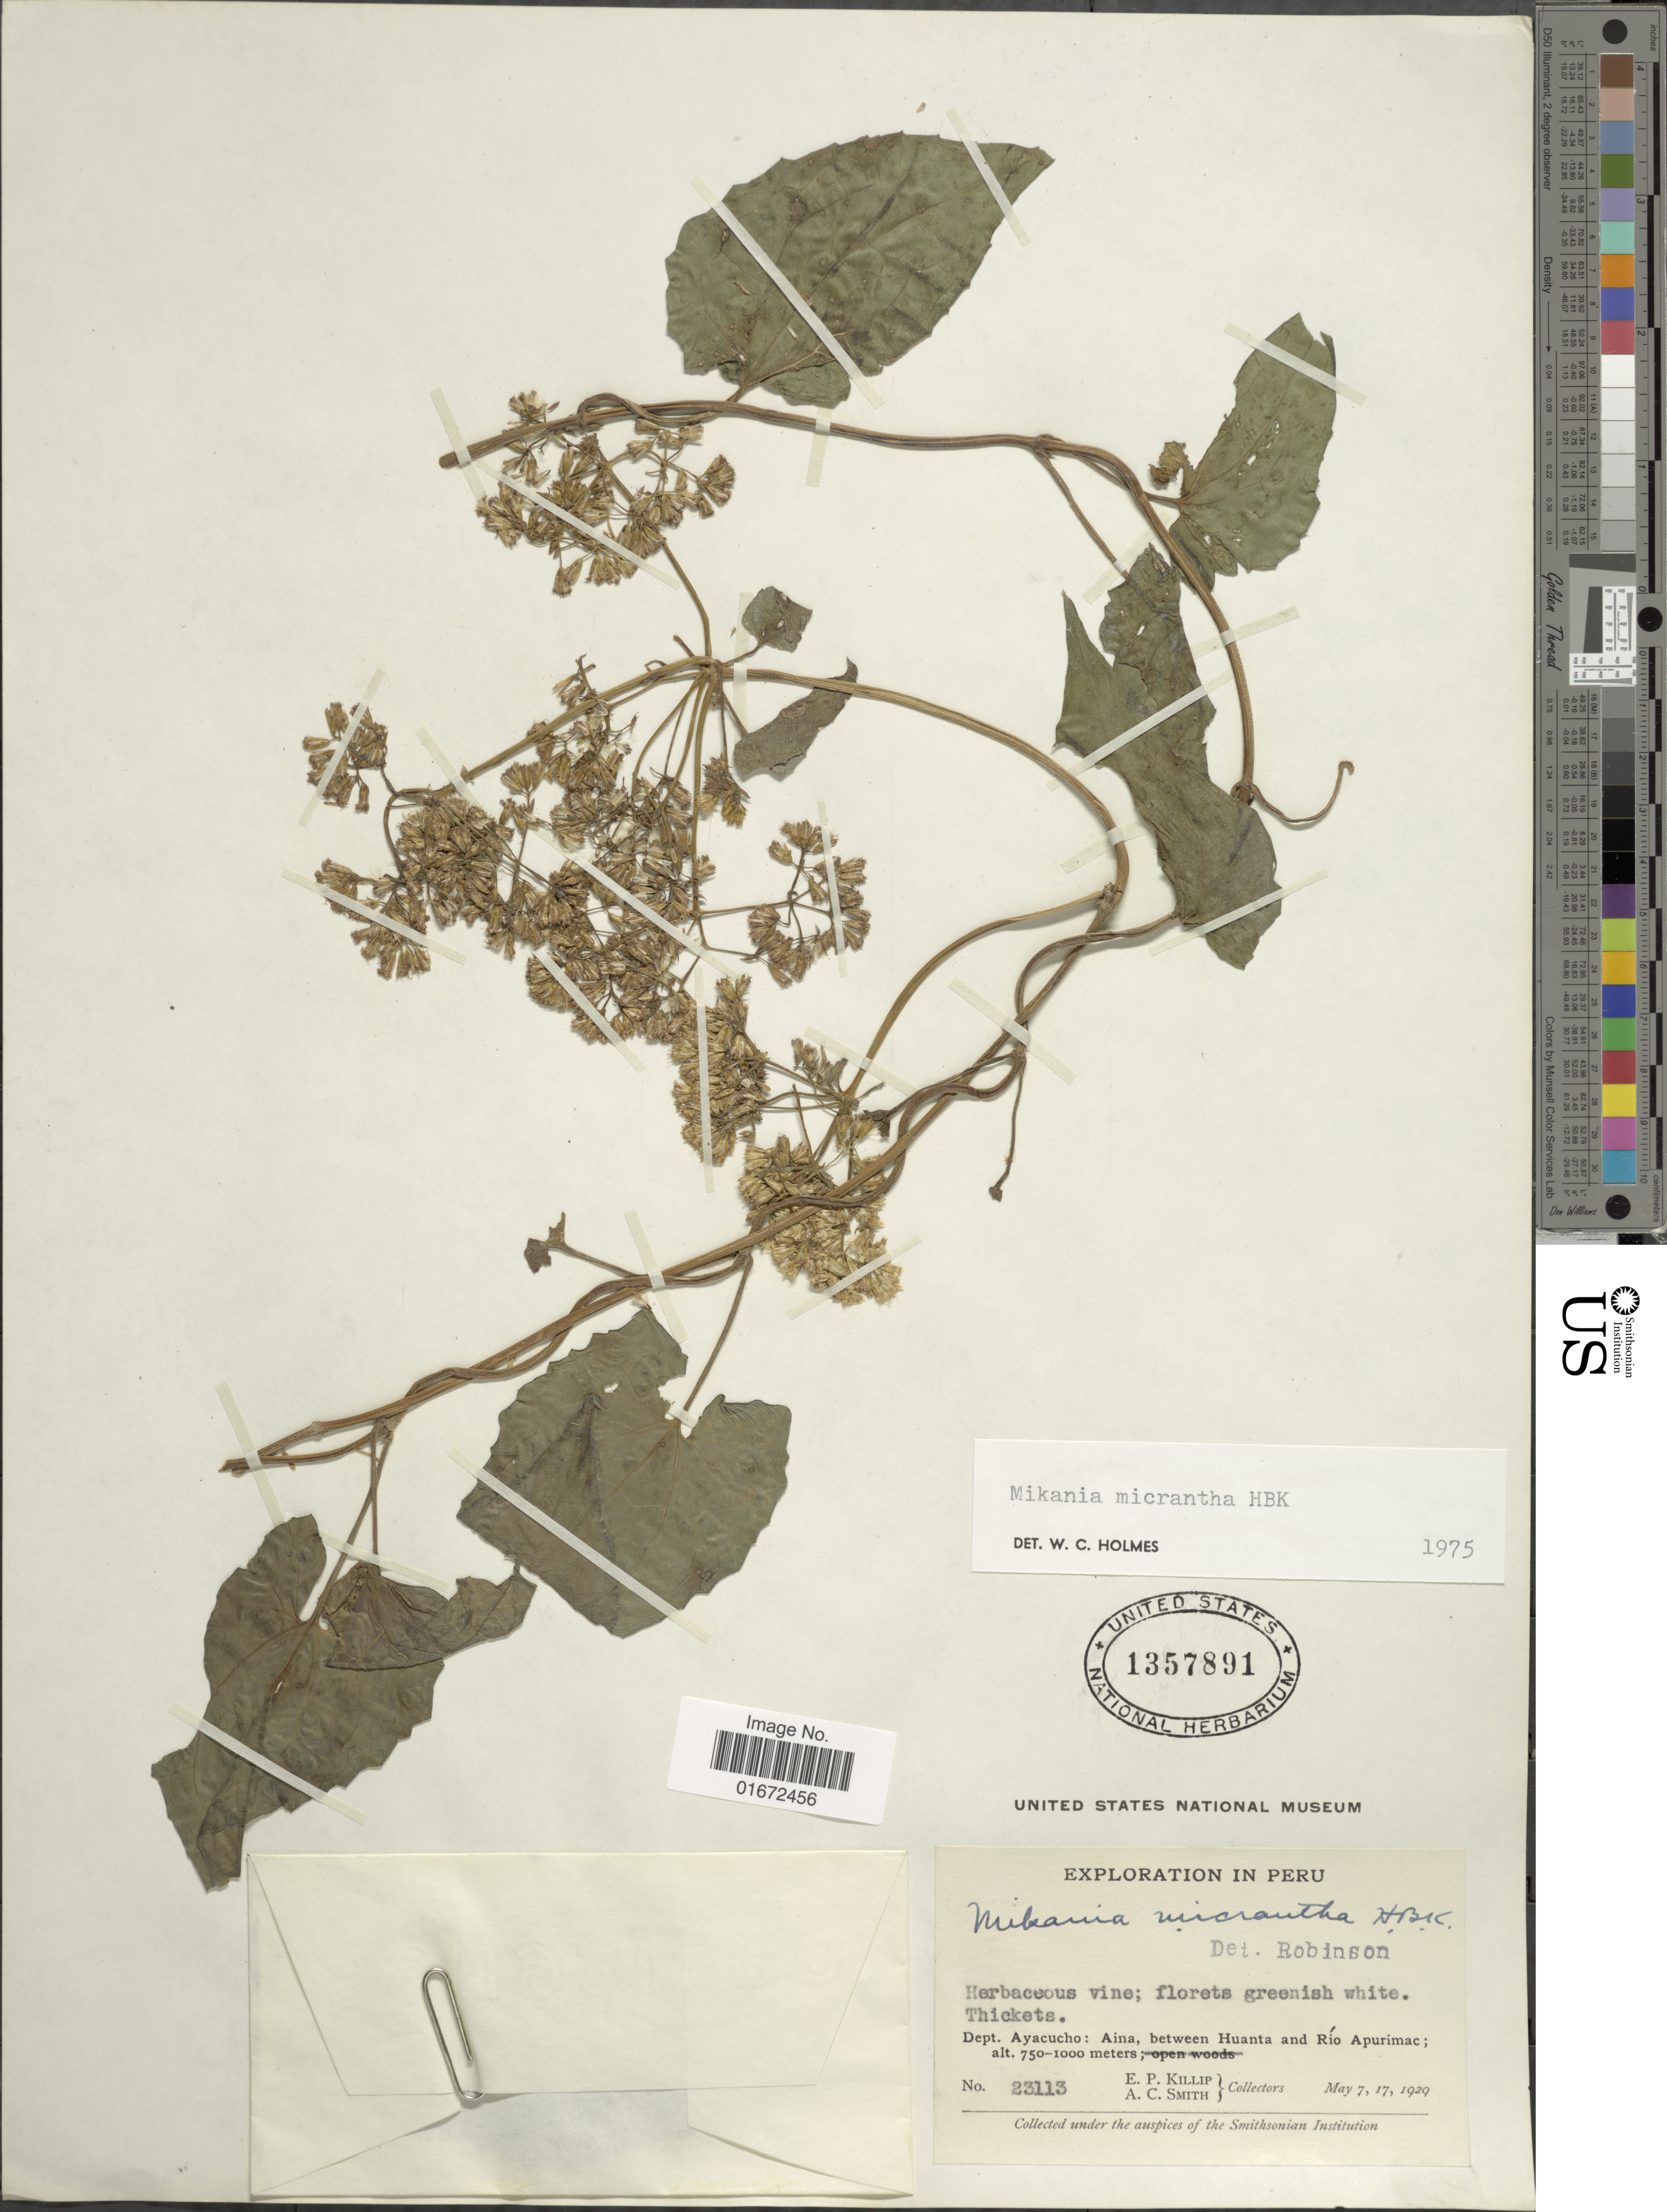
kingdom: Plantae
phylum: Tracheophyta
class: Magnoliopsida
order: Asterales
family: Asteraceae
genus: Mikania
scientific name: Mikania micrantha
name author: Kunth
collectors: E. P. Killip & A. C. Smith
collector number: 23113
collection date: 1929-05-07/1929-05-17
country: Peru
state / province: Ayacucho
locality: Dept. Ayacucho: Aina, between Huanta and Río Apurimac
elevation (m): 750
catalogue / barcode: US 1357891